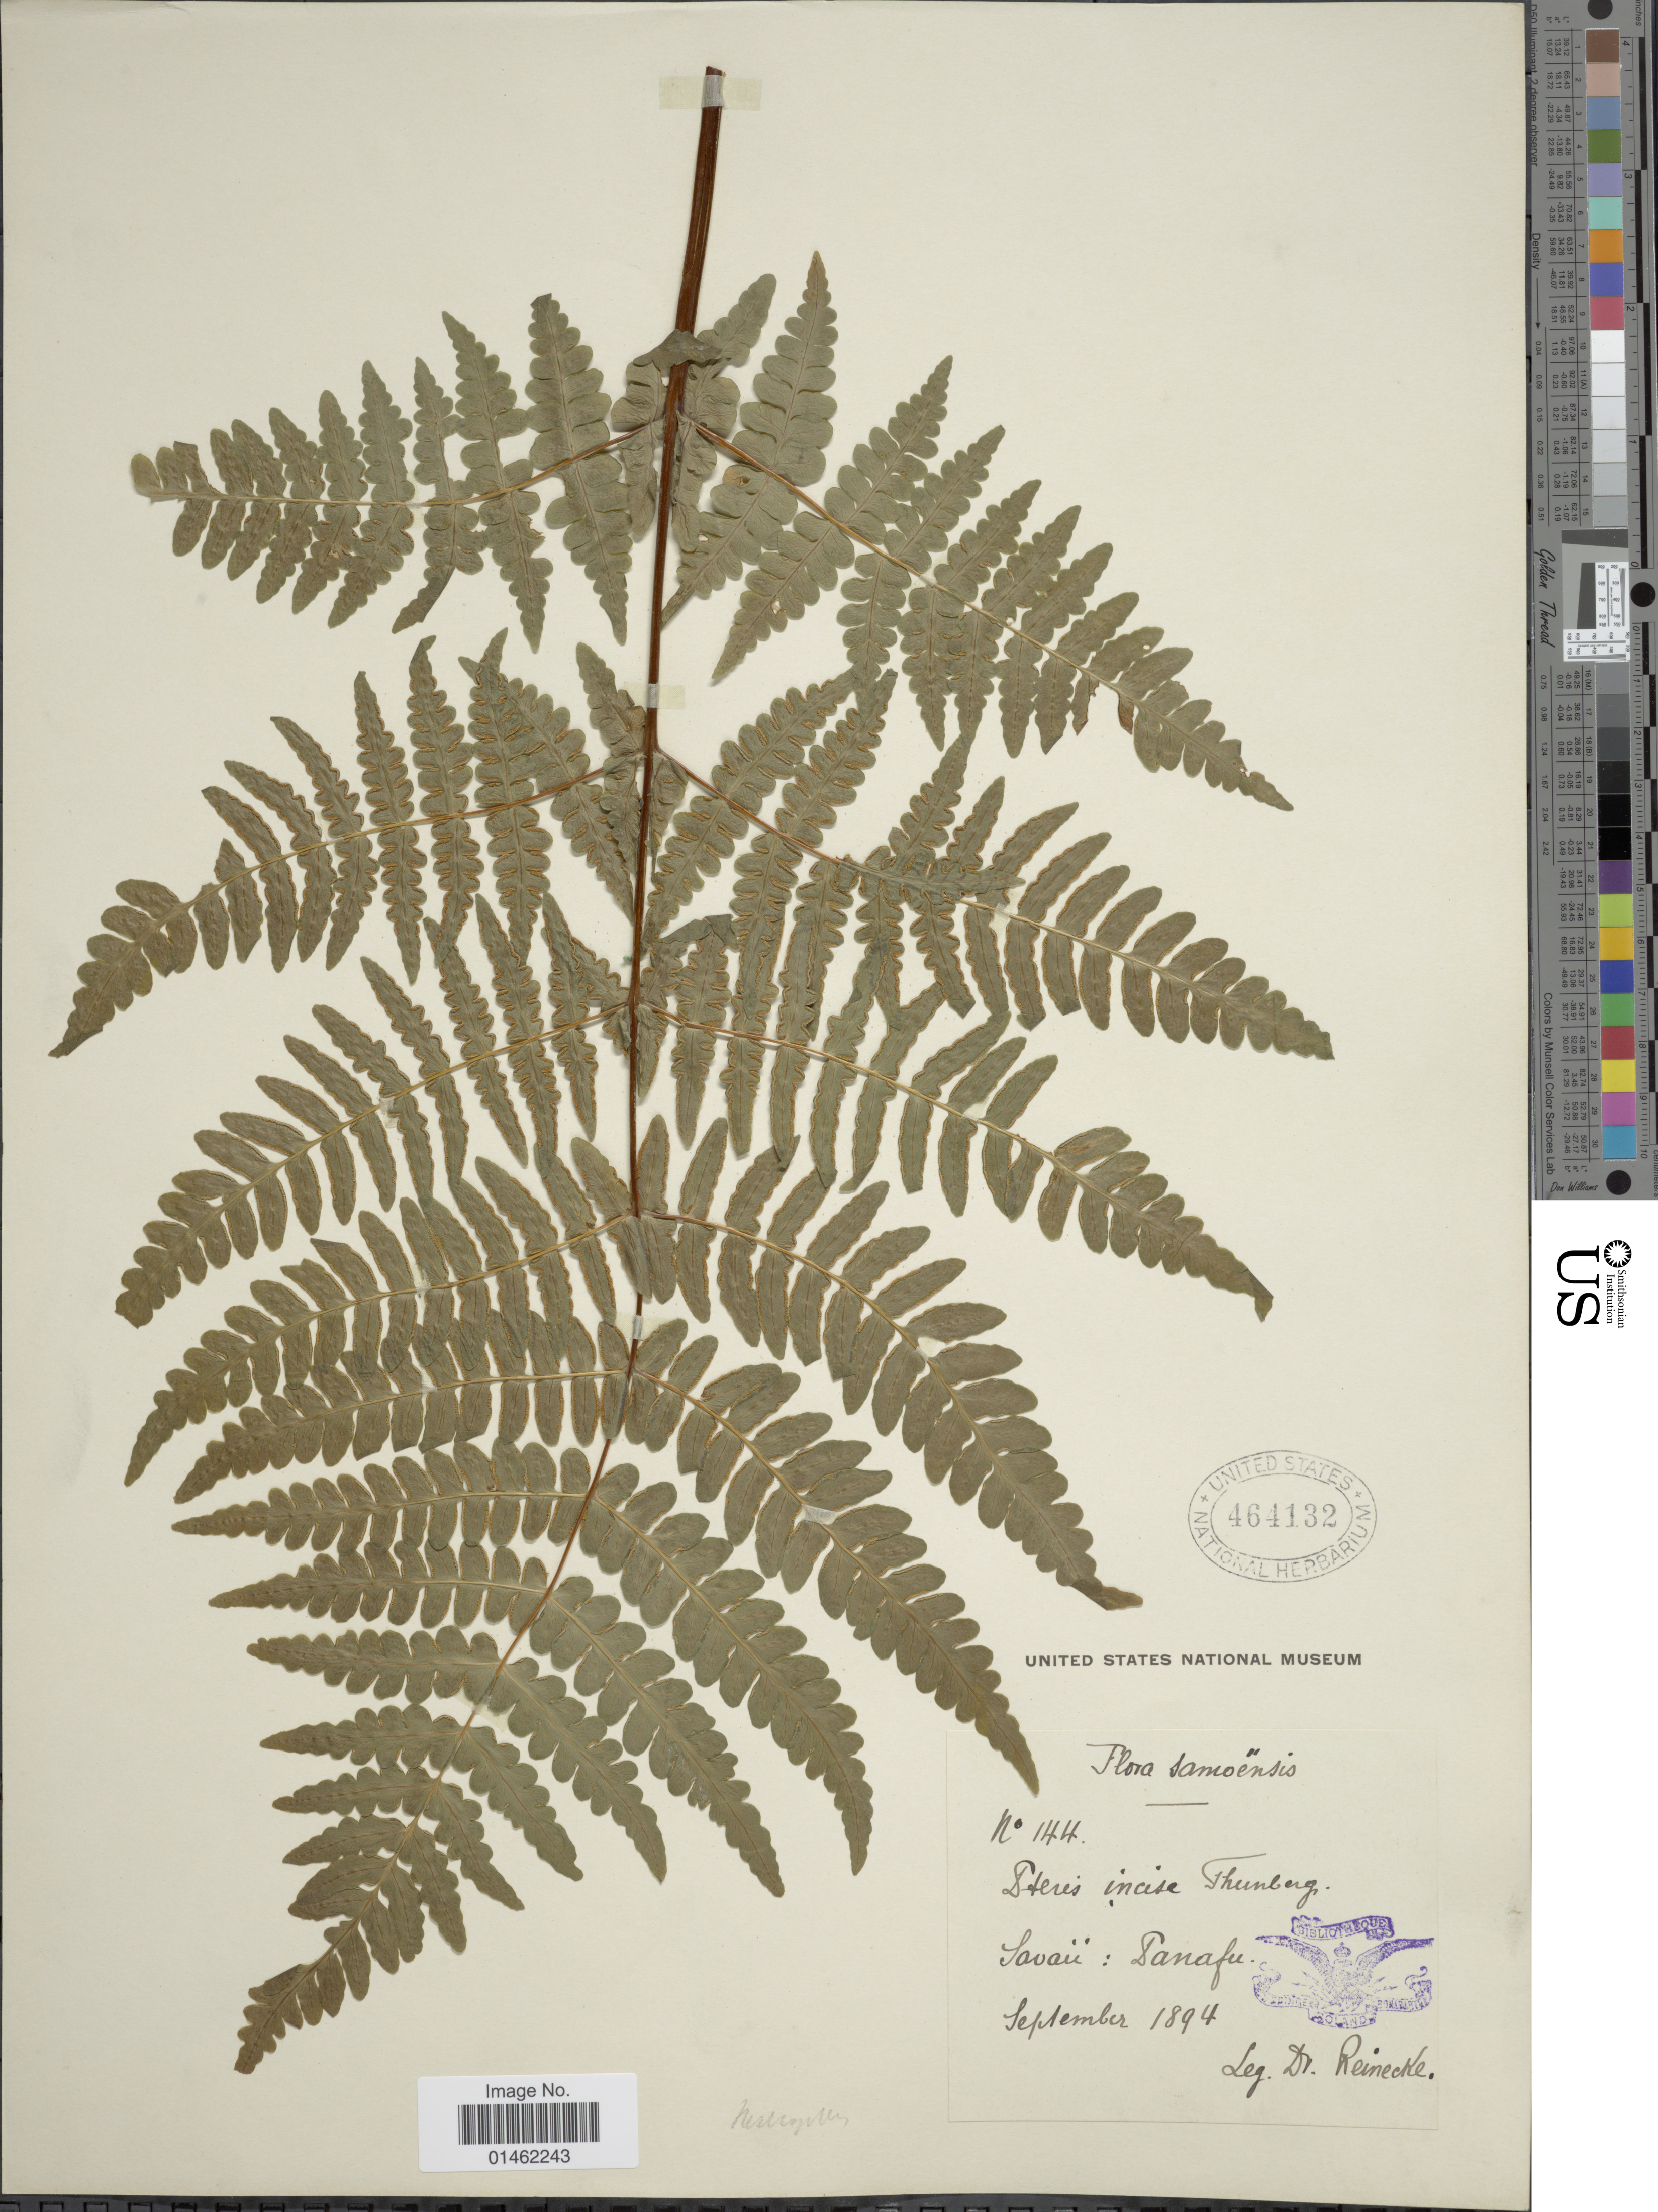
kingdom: Plantae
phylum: Tracheophyta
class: Polypodiopsida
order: Polypodiales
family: Dennstaedtiaceae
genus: Histiopteris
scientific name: Histiopteris incisa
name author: (Thunb.) J. Sm.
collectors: -- Reinecke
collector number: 144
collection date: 1894-09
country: Samoa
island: Savai'i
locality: Samoënsis, Savaii: Tanafu [interpreted]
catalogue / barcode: US 464132